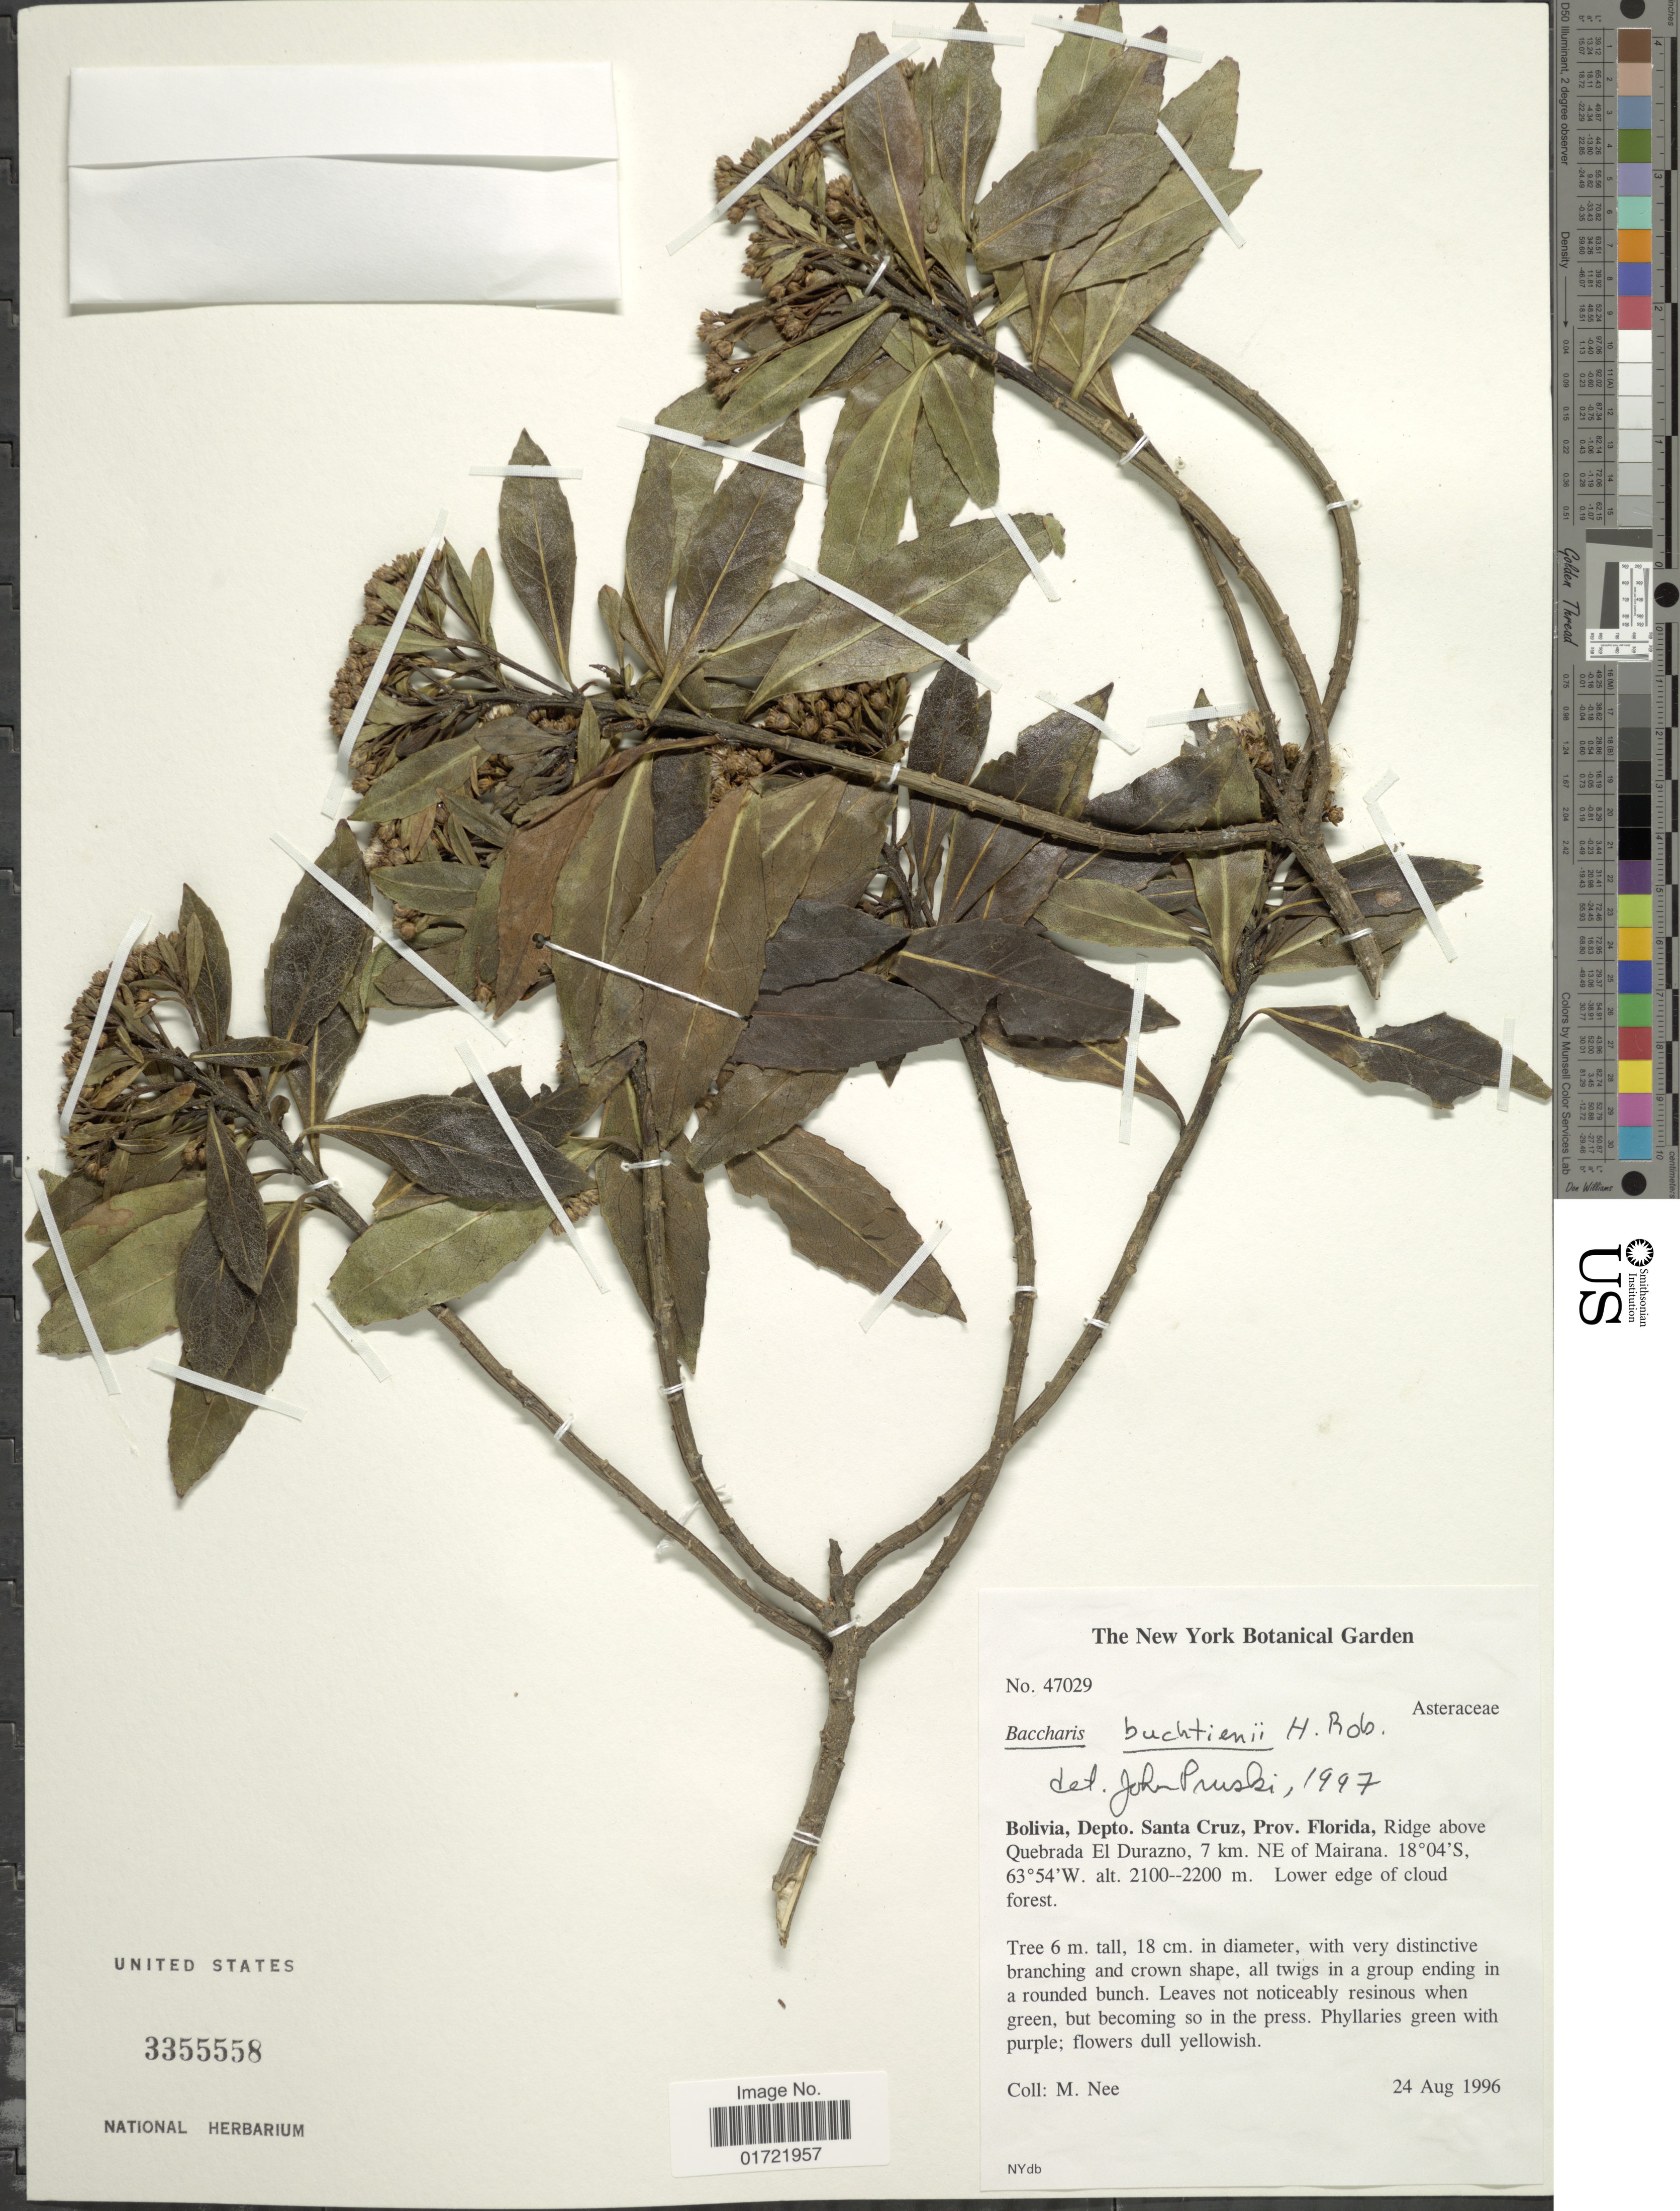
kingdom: Plantae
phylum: Tracheophyta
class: Magnoliopsida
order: Asterales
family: Asteraceae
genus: Baccharis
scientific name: Baccharis buchtienii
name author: H. Rob.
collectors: M. Nee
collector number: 47029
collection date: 1996-08-24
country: Bolivia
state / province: Santa Cruz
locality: Prov. Florida, Ridge above Quebrada El Durazno, 7 km. NE of Mairana.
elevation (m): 2100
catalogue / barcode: US 3355558